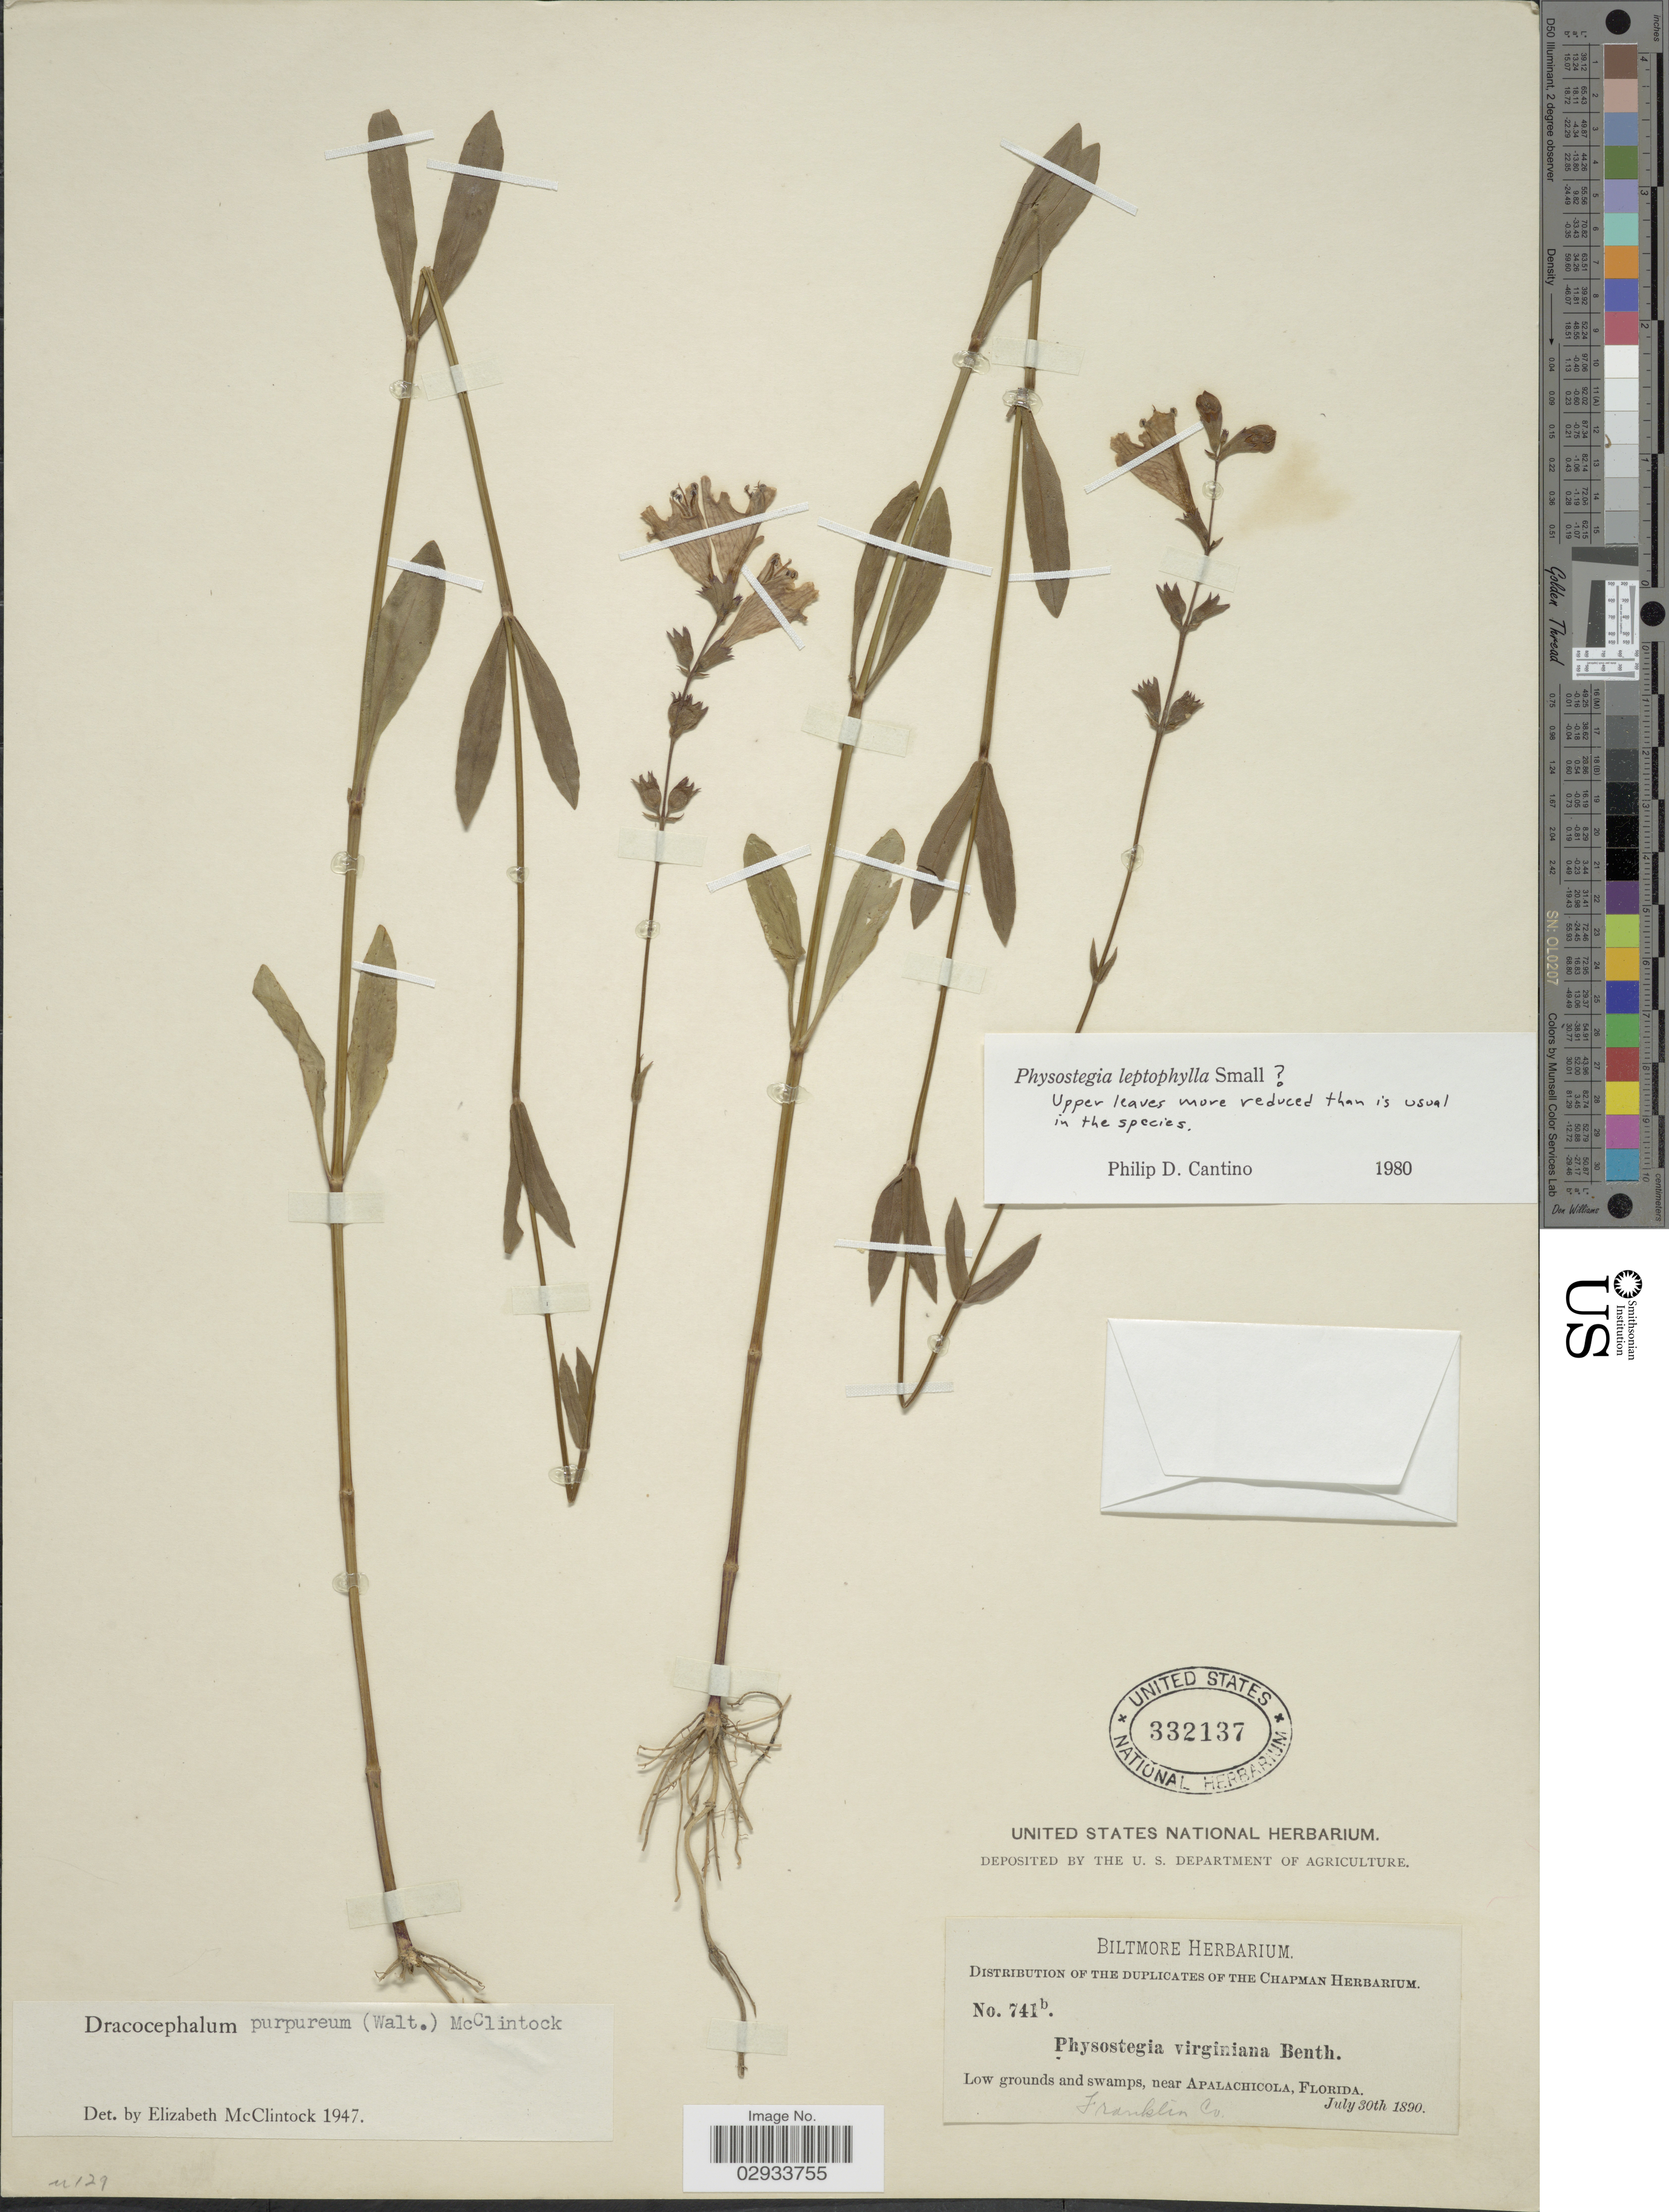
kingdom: Plantae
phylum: Tracheophyta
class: Magnoliopsida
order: Lamiales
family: Lamiaceae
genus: Physostegia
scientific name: Physostegia leptophylla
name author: Small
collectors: ex herb. Biltmore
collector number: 741b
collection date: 1890-07-30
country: United States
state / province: Florida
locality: Low grounds and swamps, near Apalachicola, Florida. Franklin Co.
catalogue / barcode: US 332137